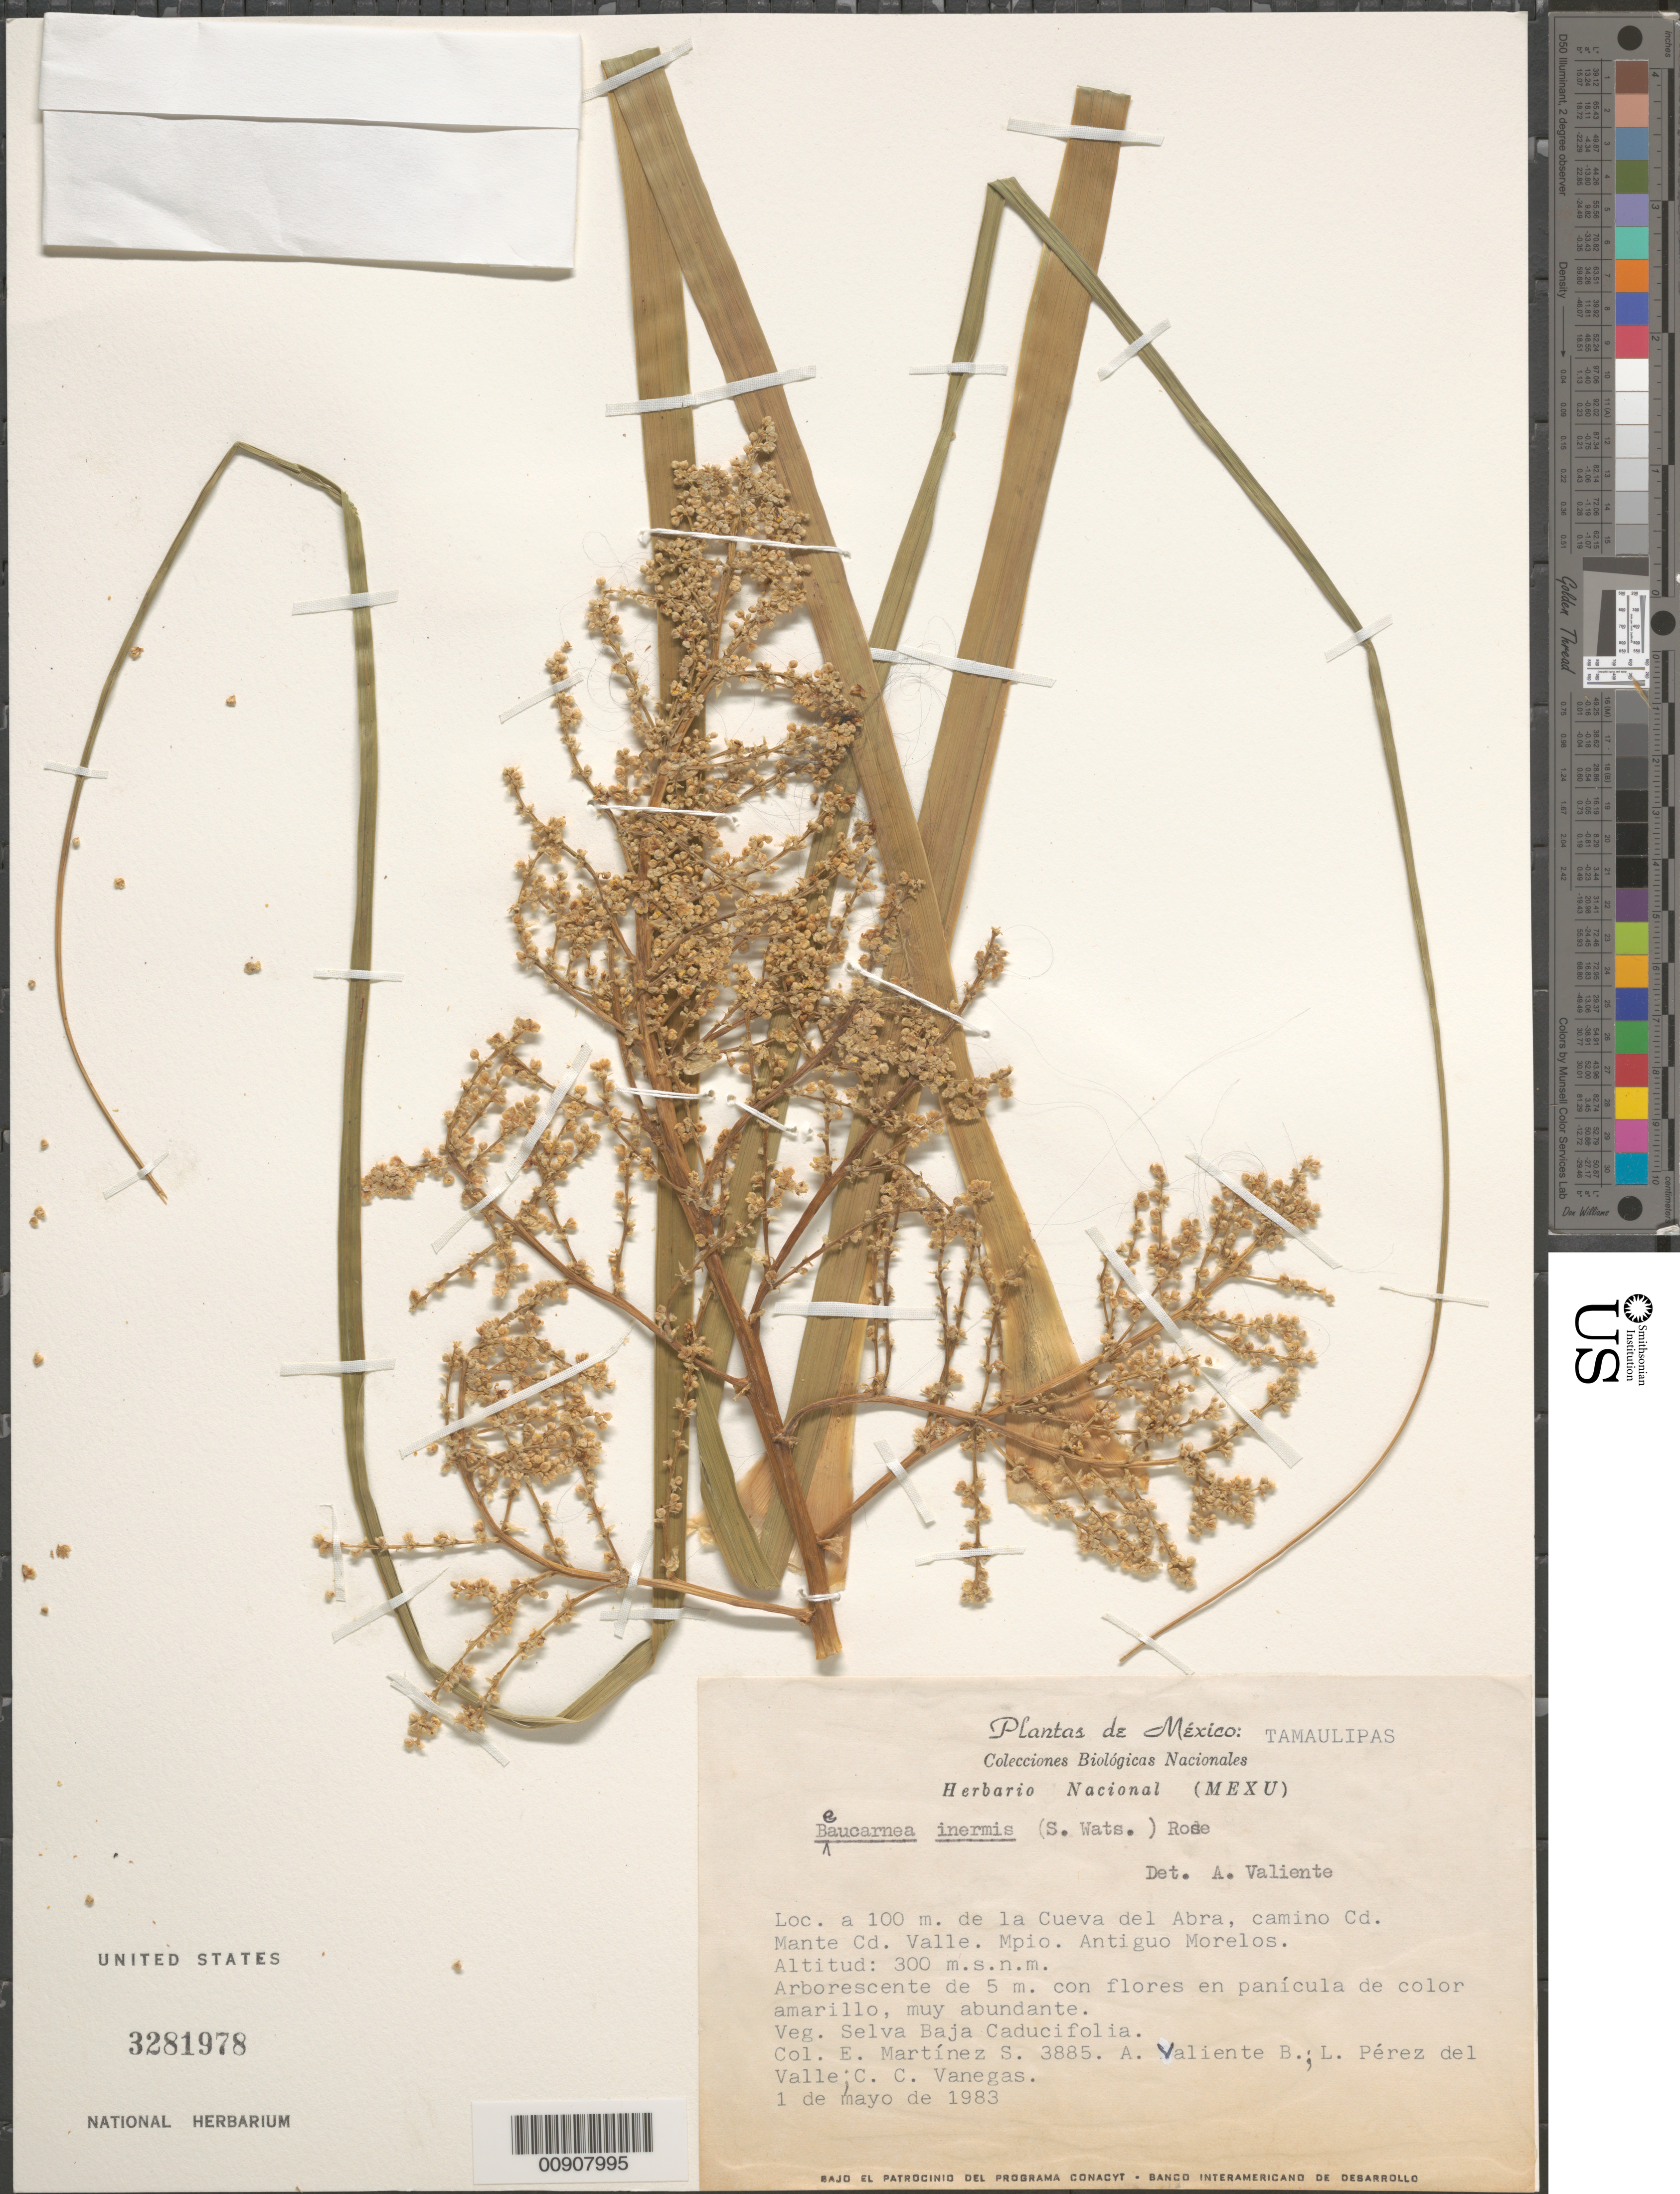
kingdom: Plantae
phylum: Tracheophyta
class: Liliopsida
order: Asparagales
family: Asparagaceae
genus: Beaucarnea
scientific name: Beaucarnea inermis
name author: (S. Watson) Rose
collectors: E. M. Martínez S., A. Valiente B., L. Perez del Valle C. & C. Vanegas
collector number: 3885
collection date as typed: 01 May 1983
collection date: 1983-05-01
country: Mexico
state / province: Tamaulipas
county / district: Antiguo Morelos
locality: Tamaulipas: 100 m. de la Cueva del Abra, camino Cd. Mante, Cd. Valle. Municipio Antiguo Morelos.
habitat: Selva baja caducifolia.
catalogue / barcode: US 3281978